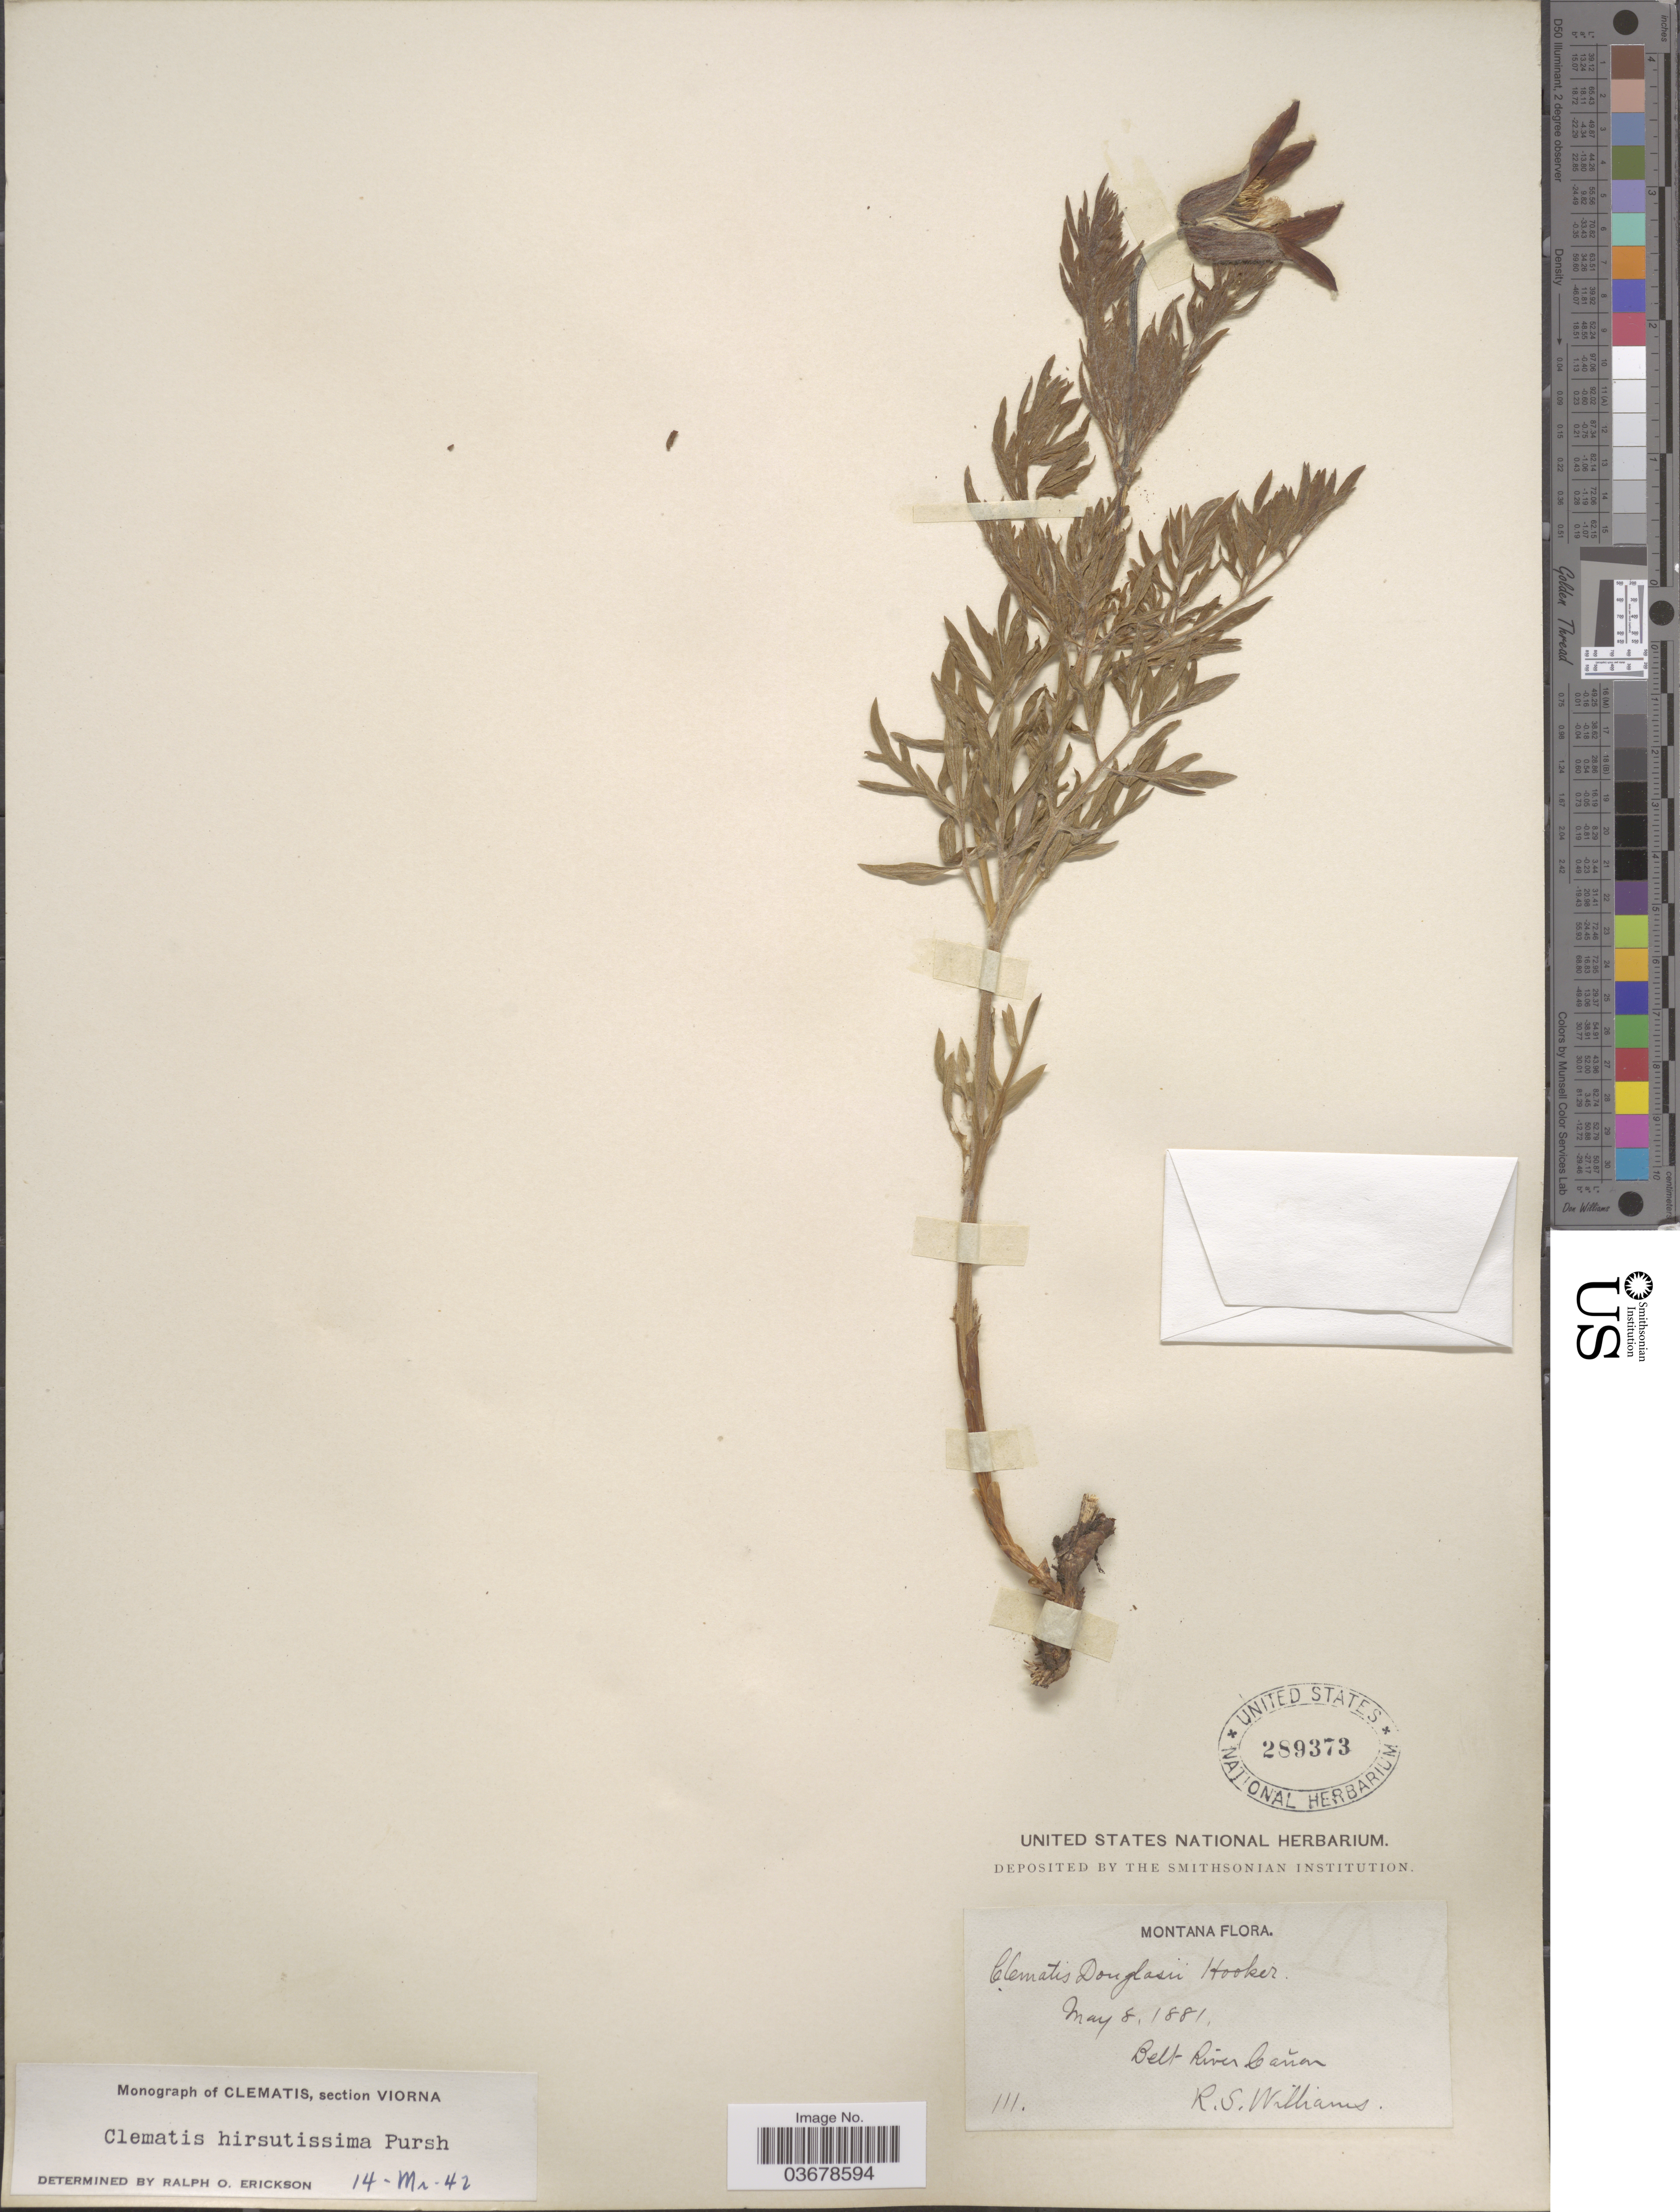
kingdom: Plantae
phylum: Tracheophyta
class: Magnoliopsida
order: Ranunculales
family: Ranunculaceae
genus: Clematis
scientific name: Clematis viorna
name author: L.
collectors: R. S. Williams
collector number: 111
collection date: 1881-05-08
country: United States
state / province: Montana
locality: Belt River Cañon.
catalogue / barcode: US 289373